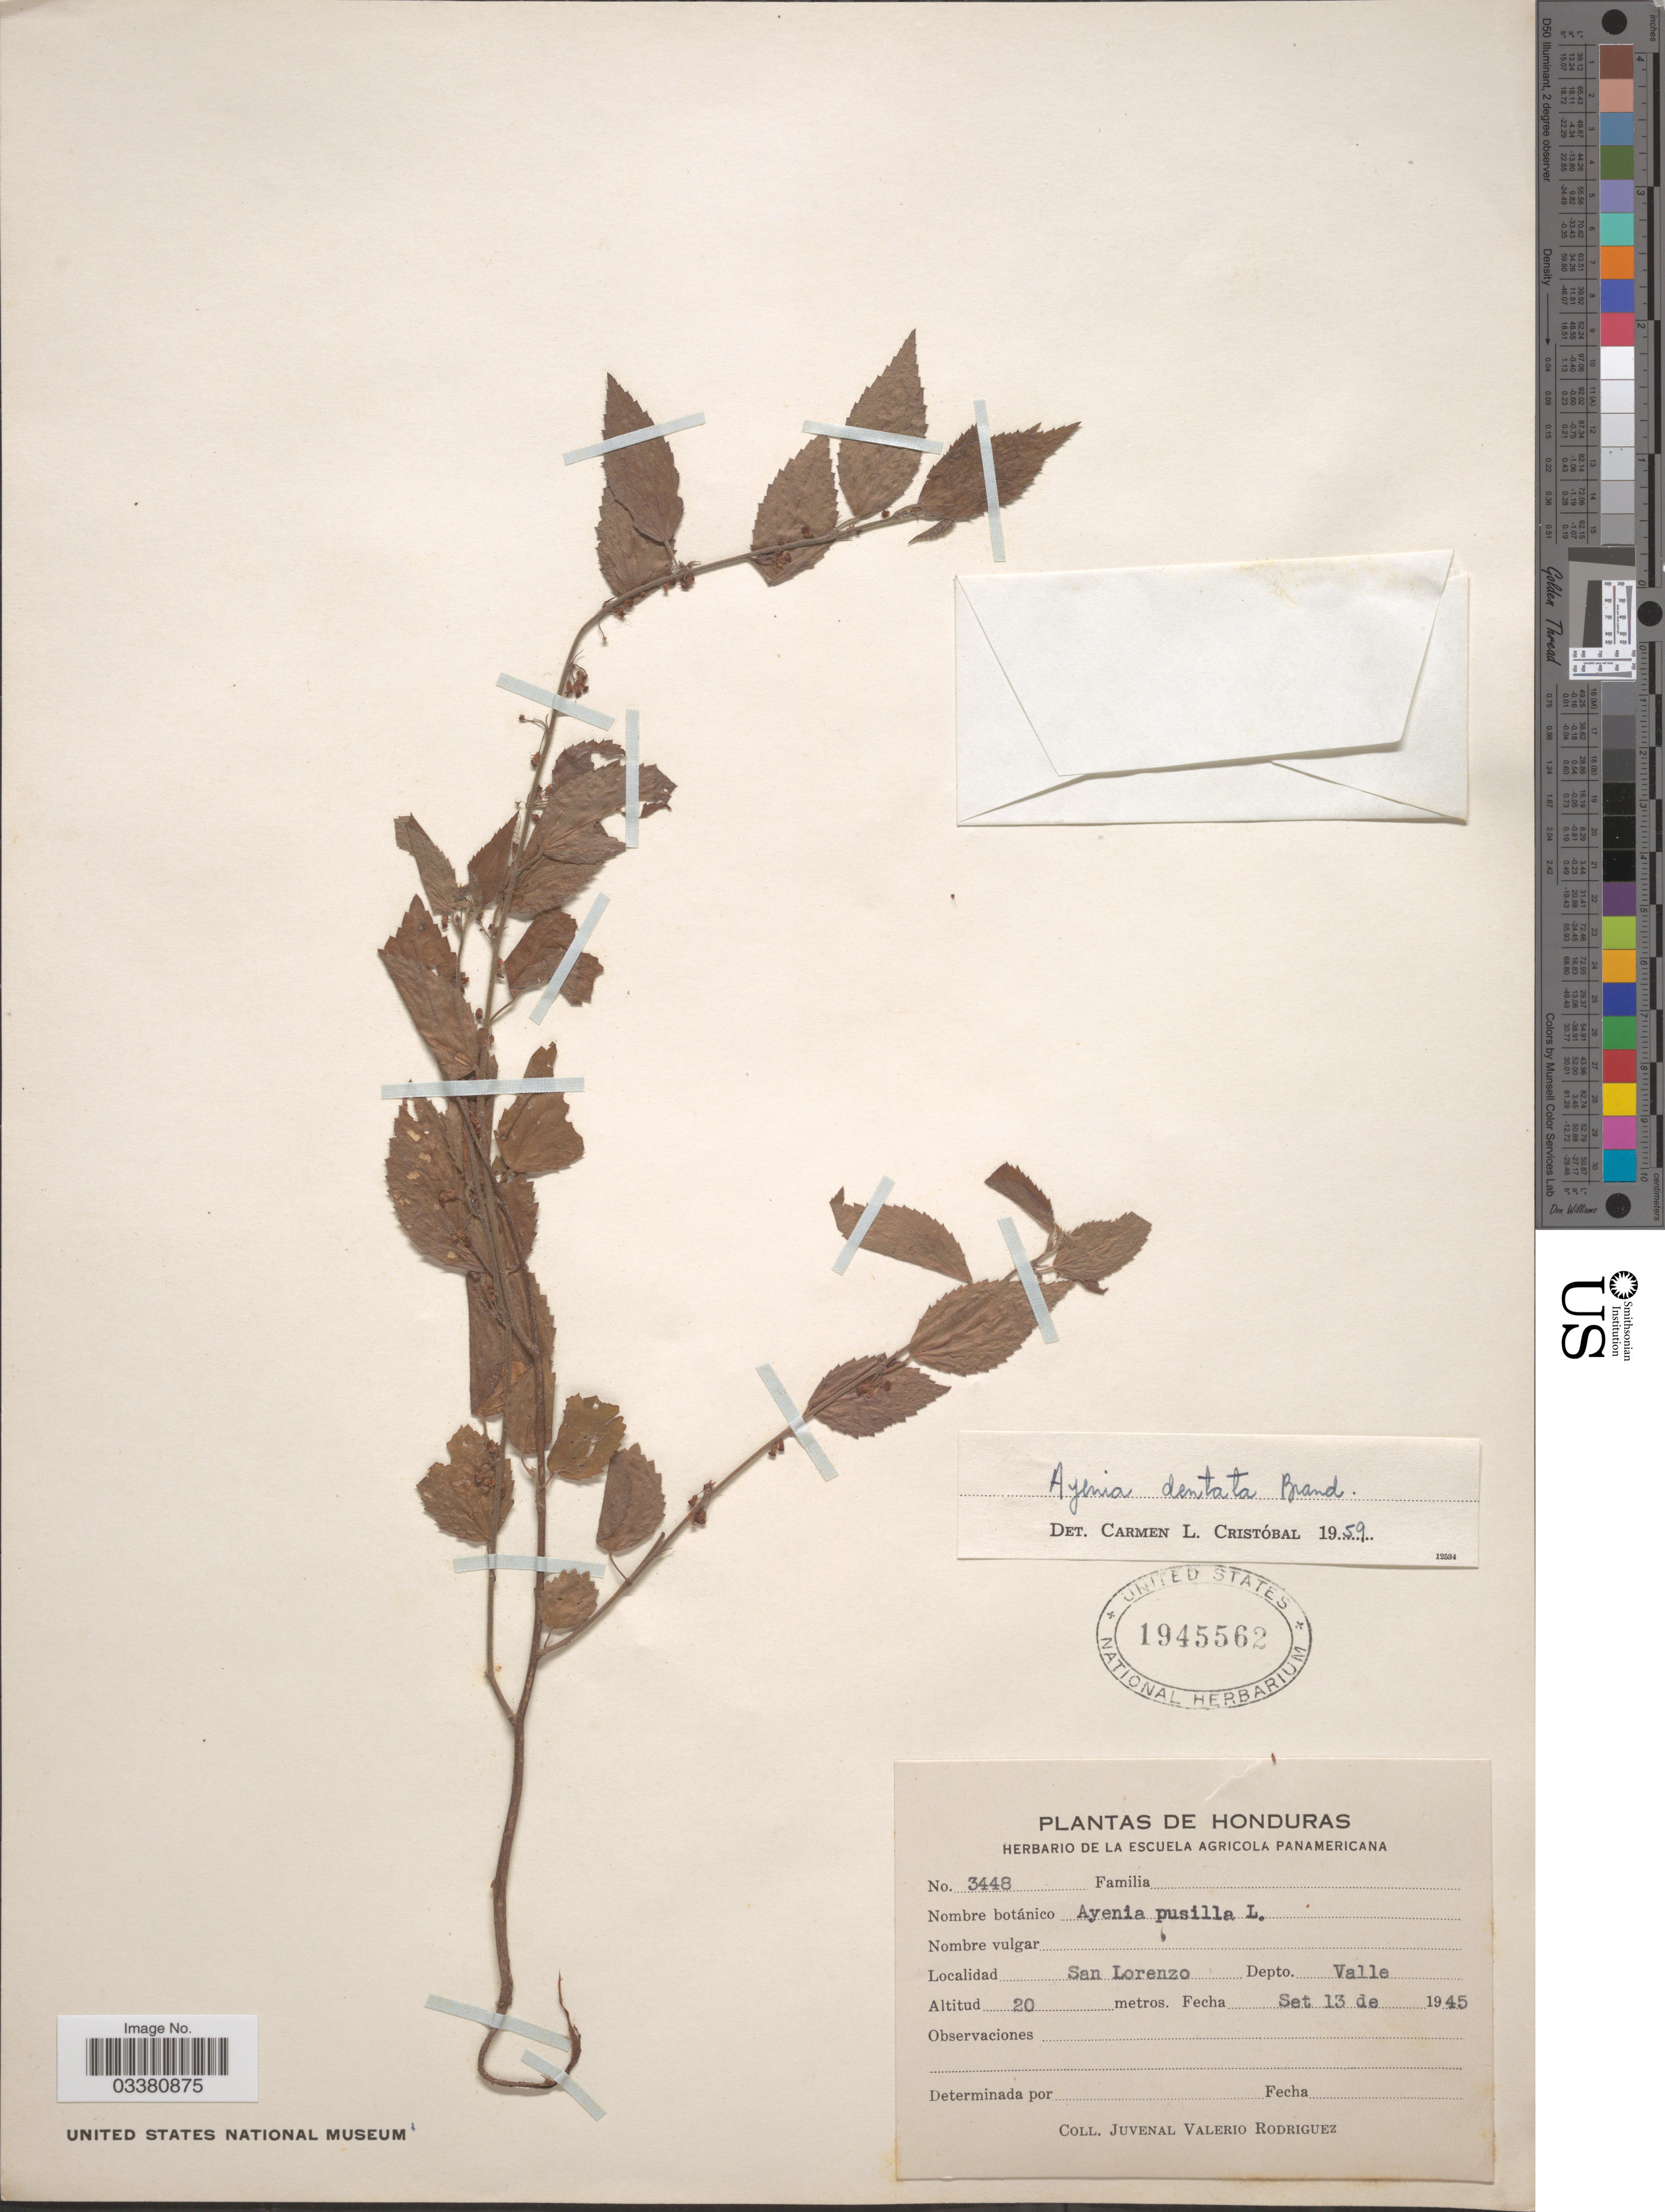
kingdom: Plantae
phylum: Tracheophyta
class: Magnoliopsida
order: Malvales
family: Malvaceae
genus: Ayenia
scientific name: Ayenia dentata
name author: Brandegee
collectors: J. Rodriguez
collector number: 3448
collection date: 1945-09-13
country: Honduras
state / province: Valle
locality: San Lorenzo. Depto. Valle.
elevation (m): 20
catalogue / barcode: US 1945562